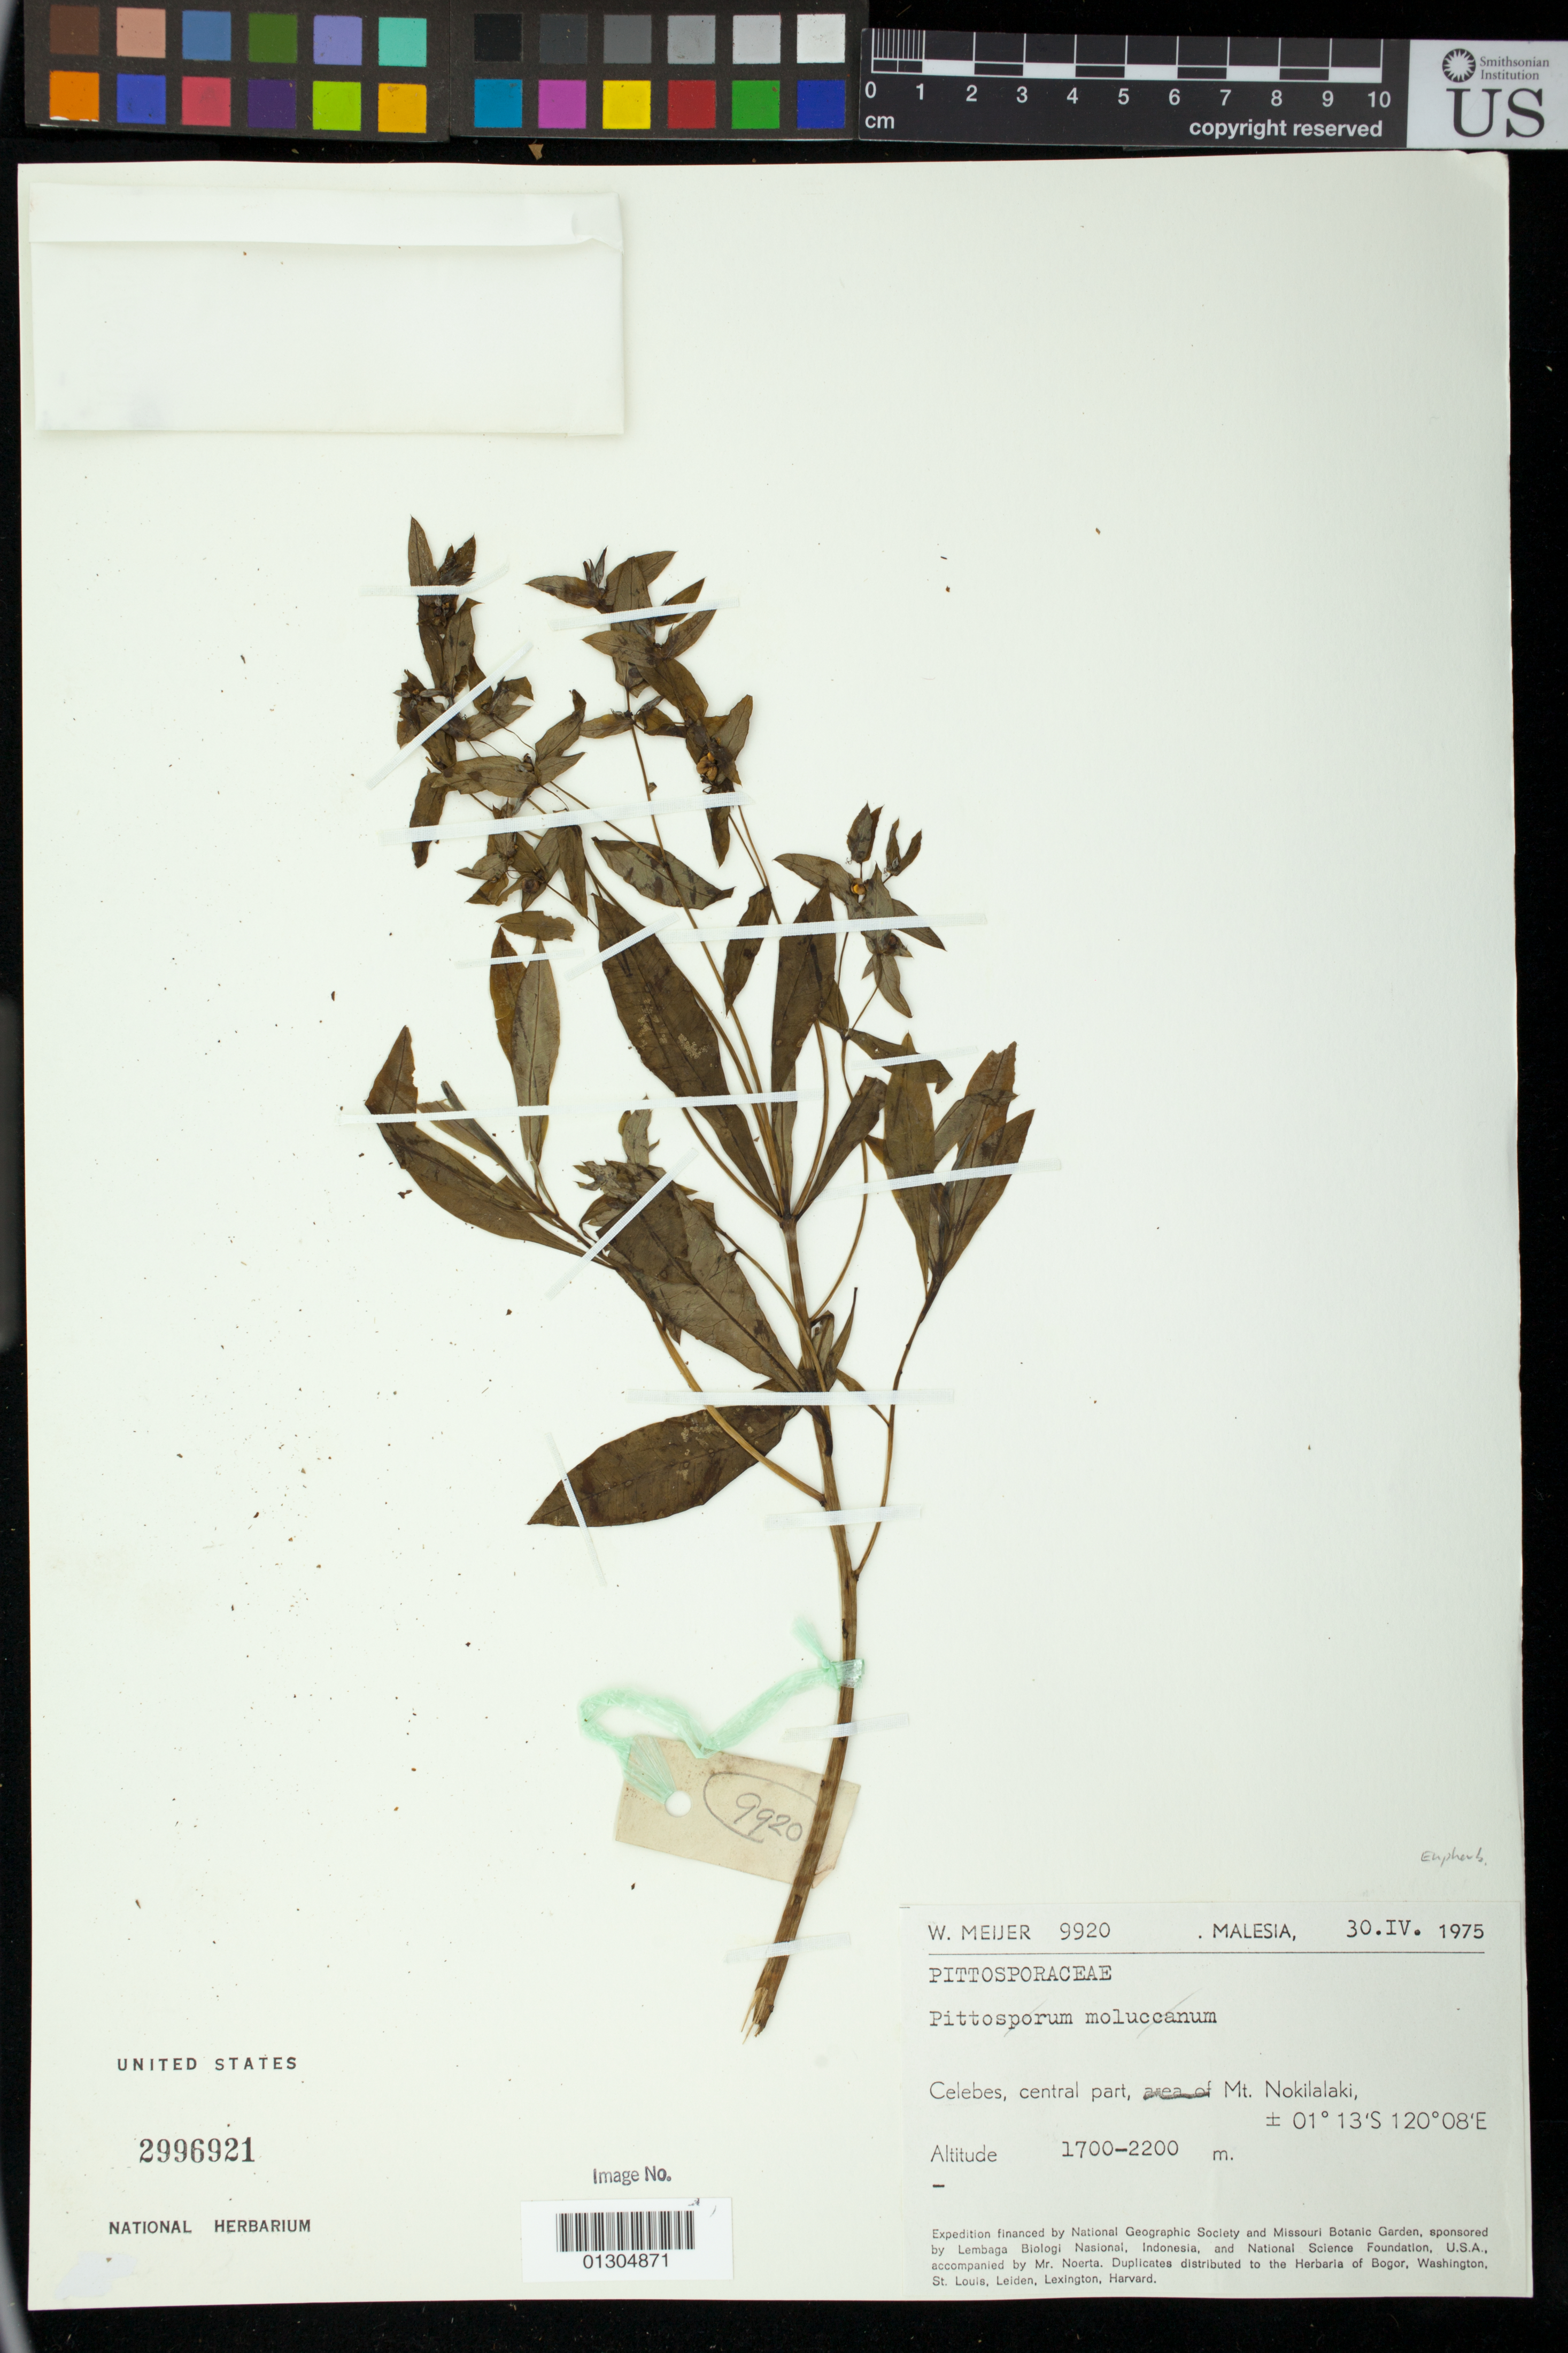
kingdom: Plantae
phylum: Tracheophyta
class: Magnoliopsida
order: Malpighiales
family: Euphorbiaceae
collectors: W. Meijer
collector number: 9920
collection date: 1975-04-30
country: Indonesia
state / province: Sulawesi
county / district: Sulawesi Selatan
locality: Celebes, central part, Mt. Nokilalaki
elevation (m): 1700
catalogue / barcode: US 2996921